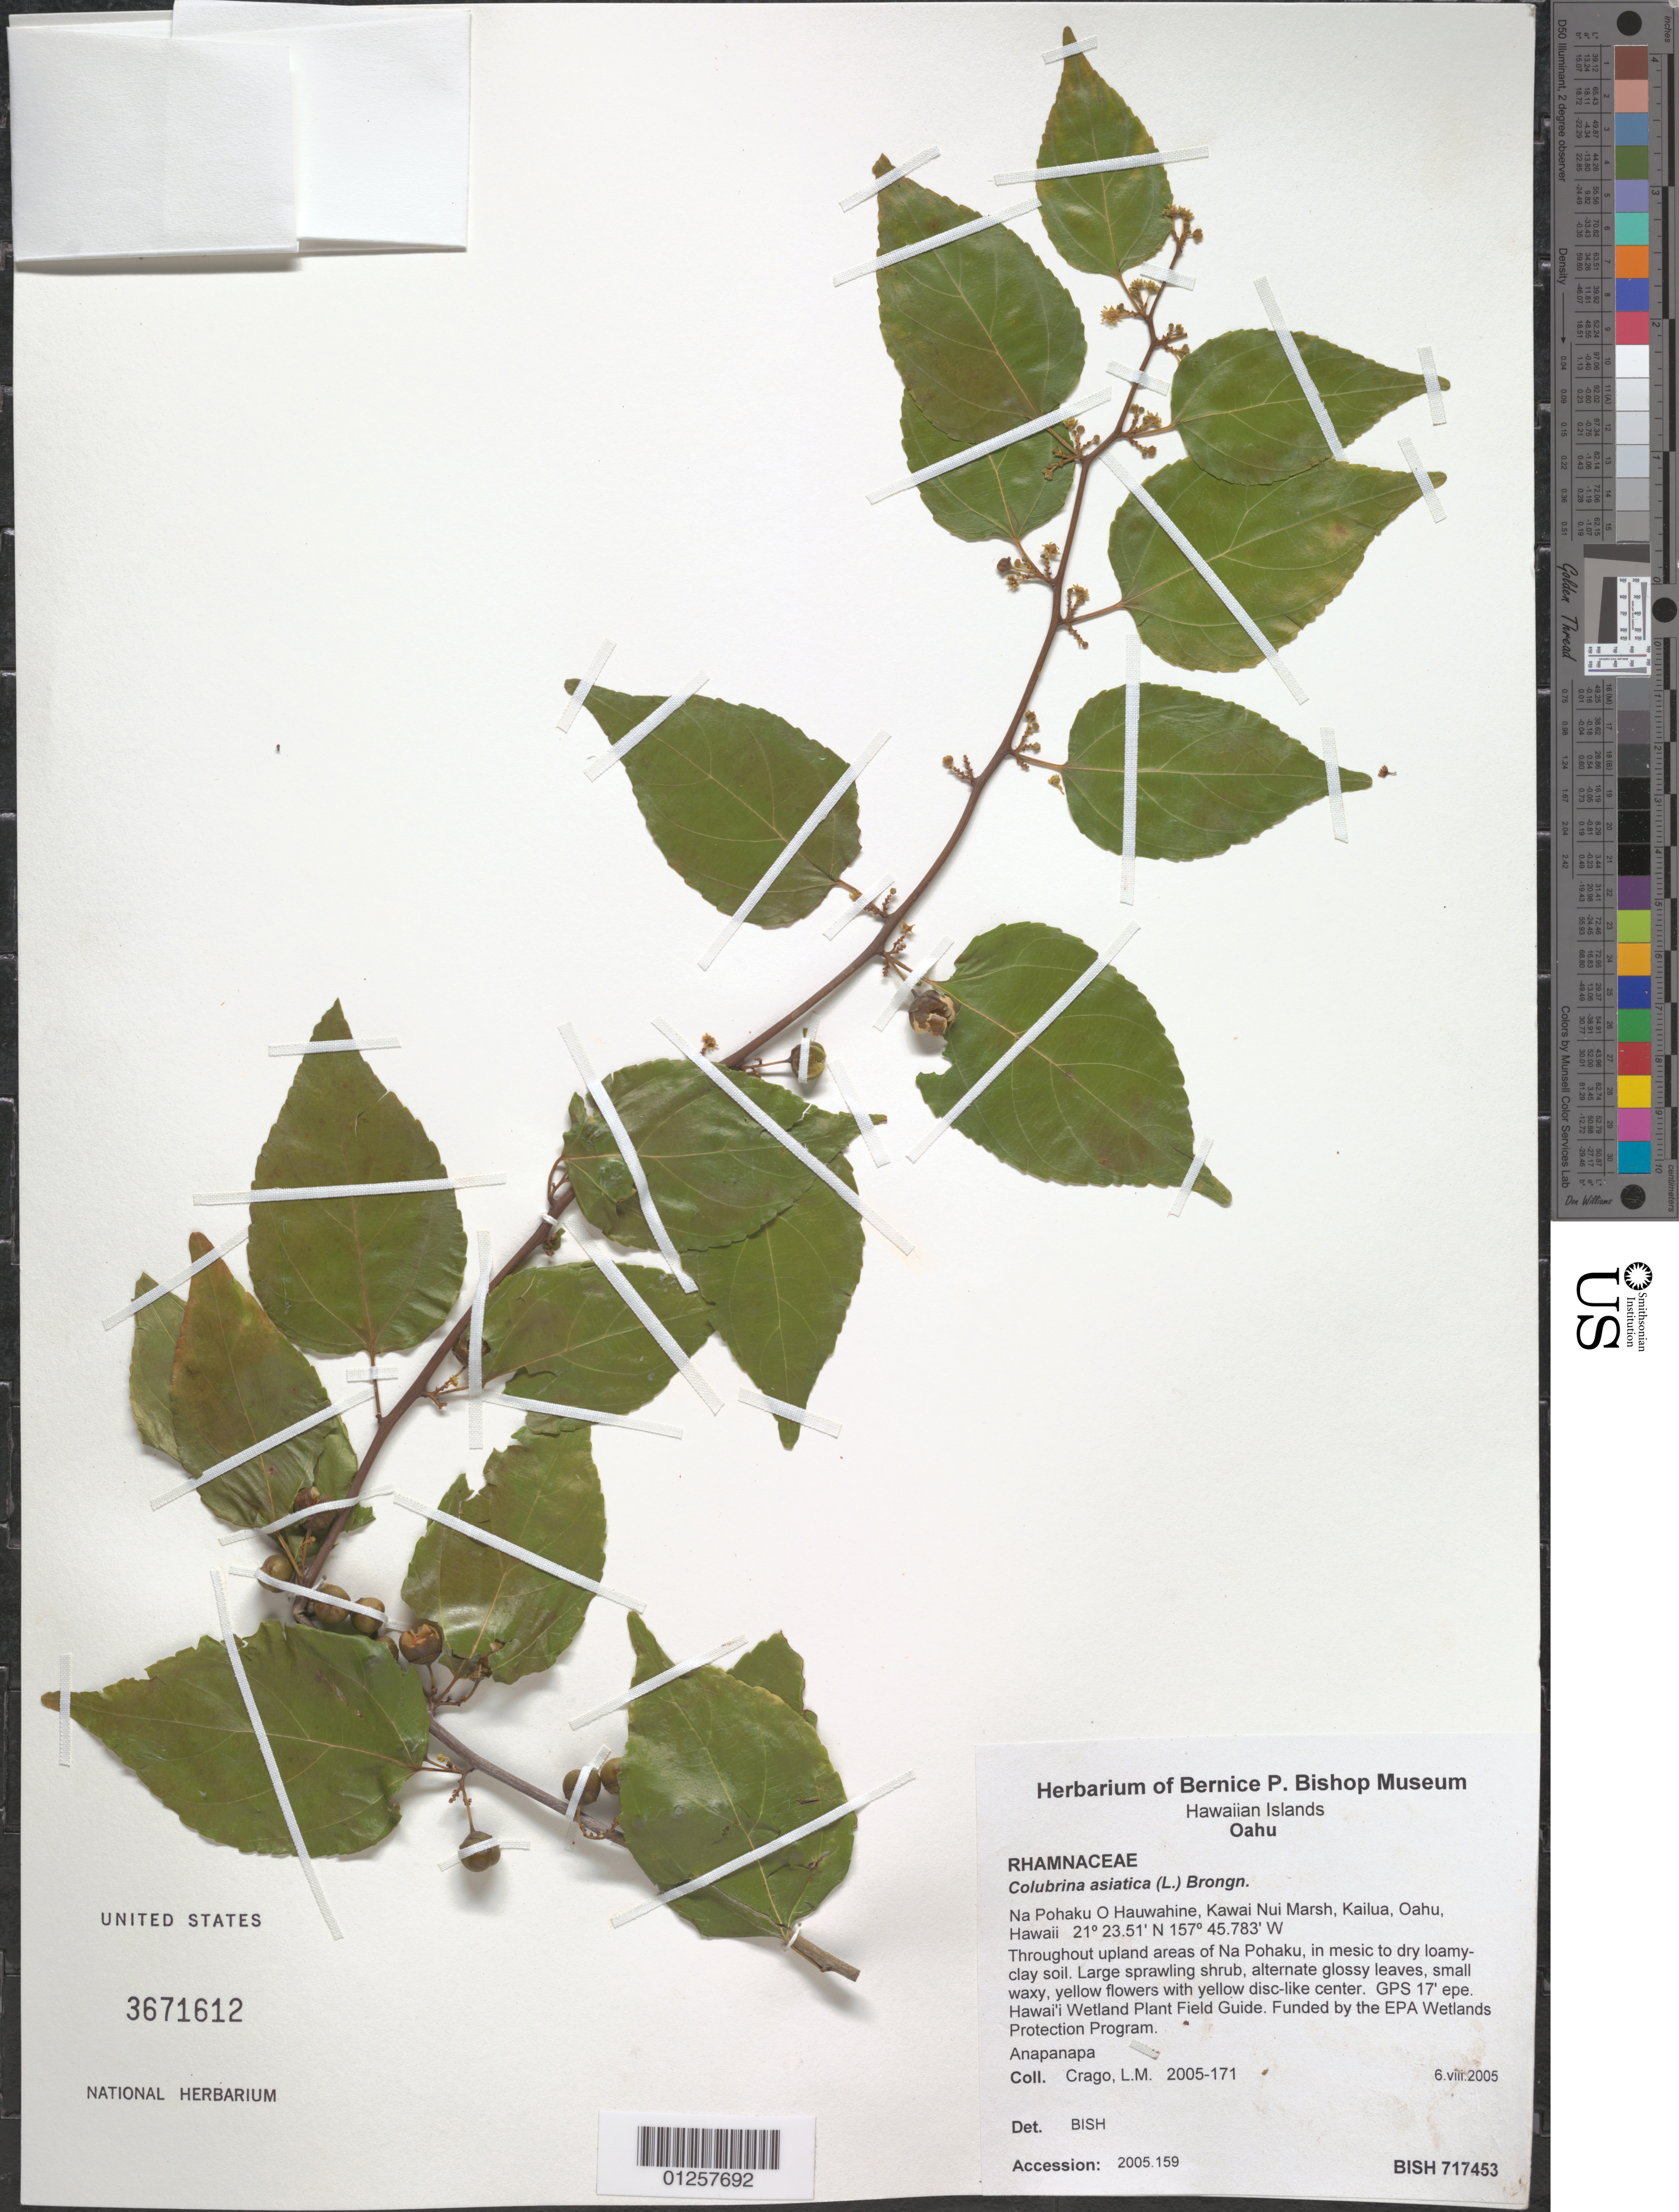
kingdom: Plantae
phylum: Tracheophyta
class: Magnoliopsida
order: Rosales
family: Rhamnaceae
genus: Colubrina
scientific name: Colubrina asiatica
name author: (L.) Brongn.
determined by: BH, BISH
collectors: L. Crago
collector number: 2005-171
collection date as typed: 6.viii. 2005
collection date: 2005-08-06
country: United States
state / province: Hawaii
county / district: Honolulu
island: Oahu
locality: Na Pohaku O Hauwahine, Kawai Nui Marsh, Kailua, Oahu.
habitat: In mesic to dry loamy-clay soil.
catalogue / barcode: US 3671612